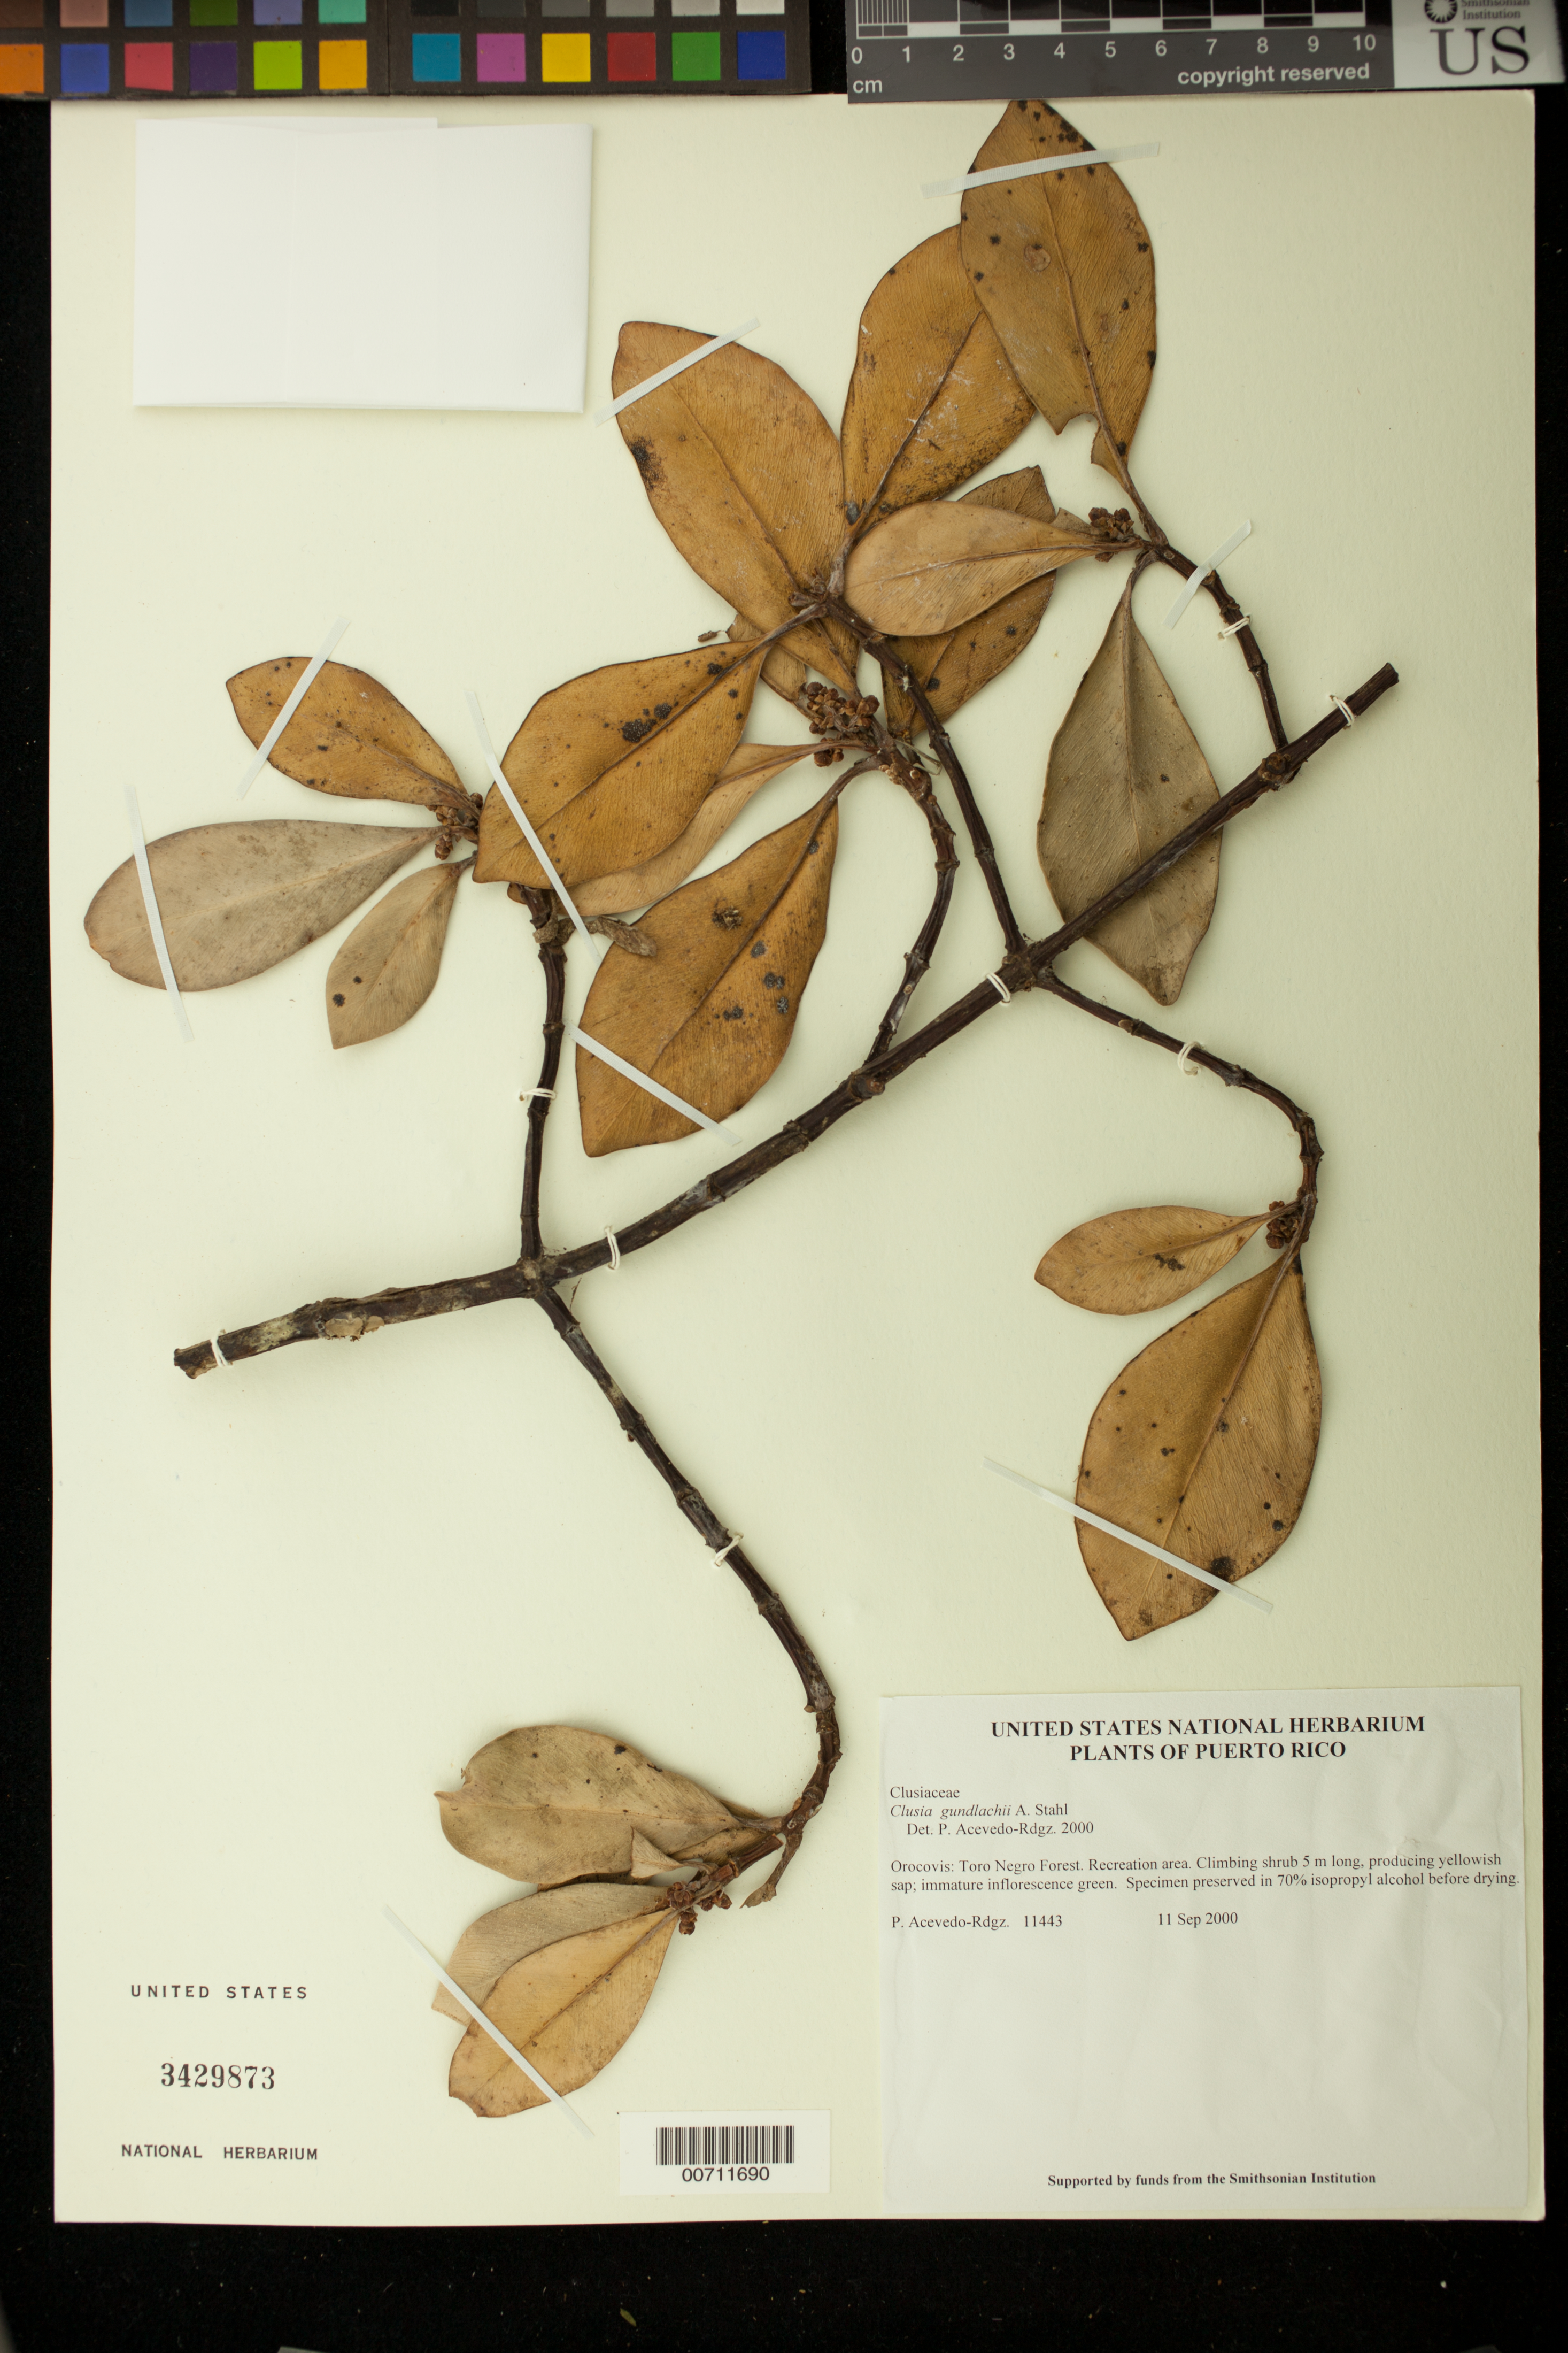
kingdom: Plantae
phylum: Tracheophyta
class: Magnoliopsida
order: Malpighiales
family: Clusiaceae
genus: Clusia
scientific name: Clusia gundlachii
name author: A. Stahl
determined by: Acevedo-Rodríguez, P., (BOT), Smithsonian Institution - National Museum of Natural History (UNITED STATES)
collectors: P. Acevedo-Rodr.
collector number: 11443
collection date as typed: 11 Sep 2000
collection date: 2000-09-11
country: Puerto Rico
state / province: Orocovis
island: Puerto Rico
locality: Orocovis: Toro Negro Forest.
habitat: Recreation area.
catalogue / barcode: US 3429873